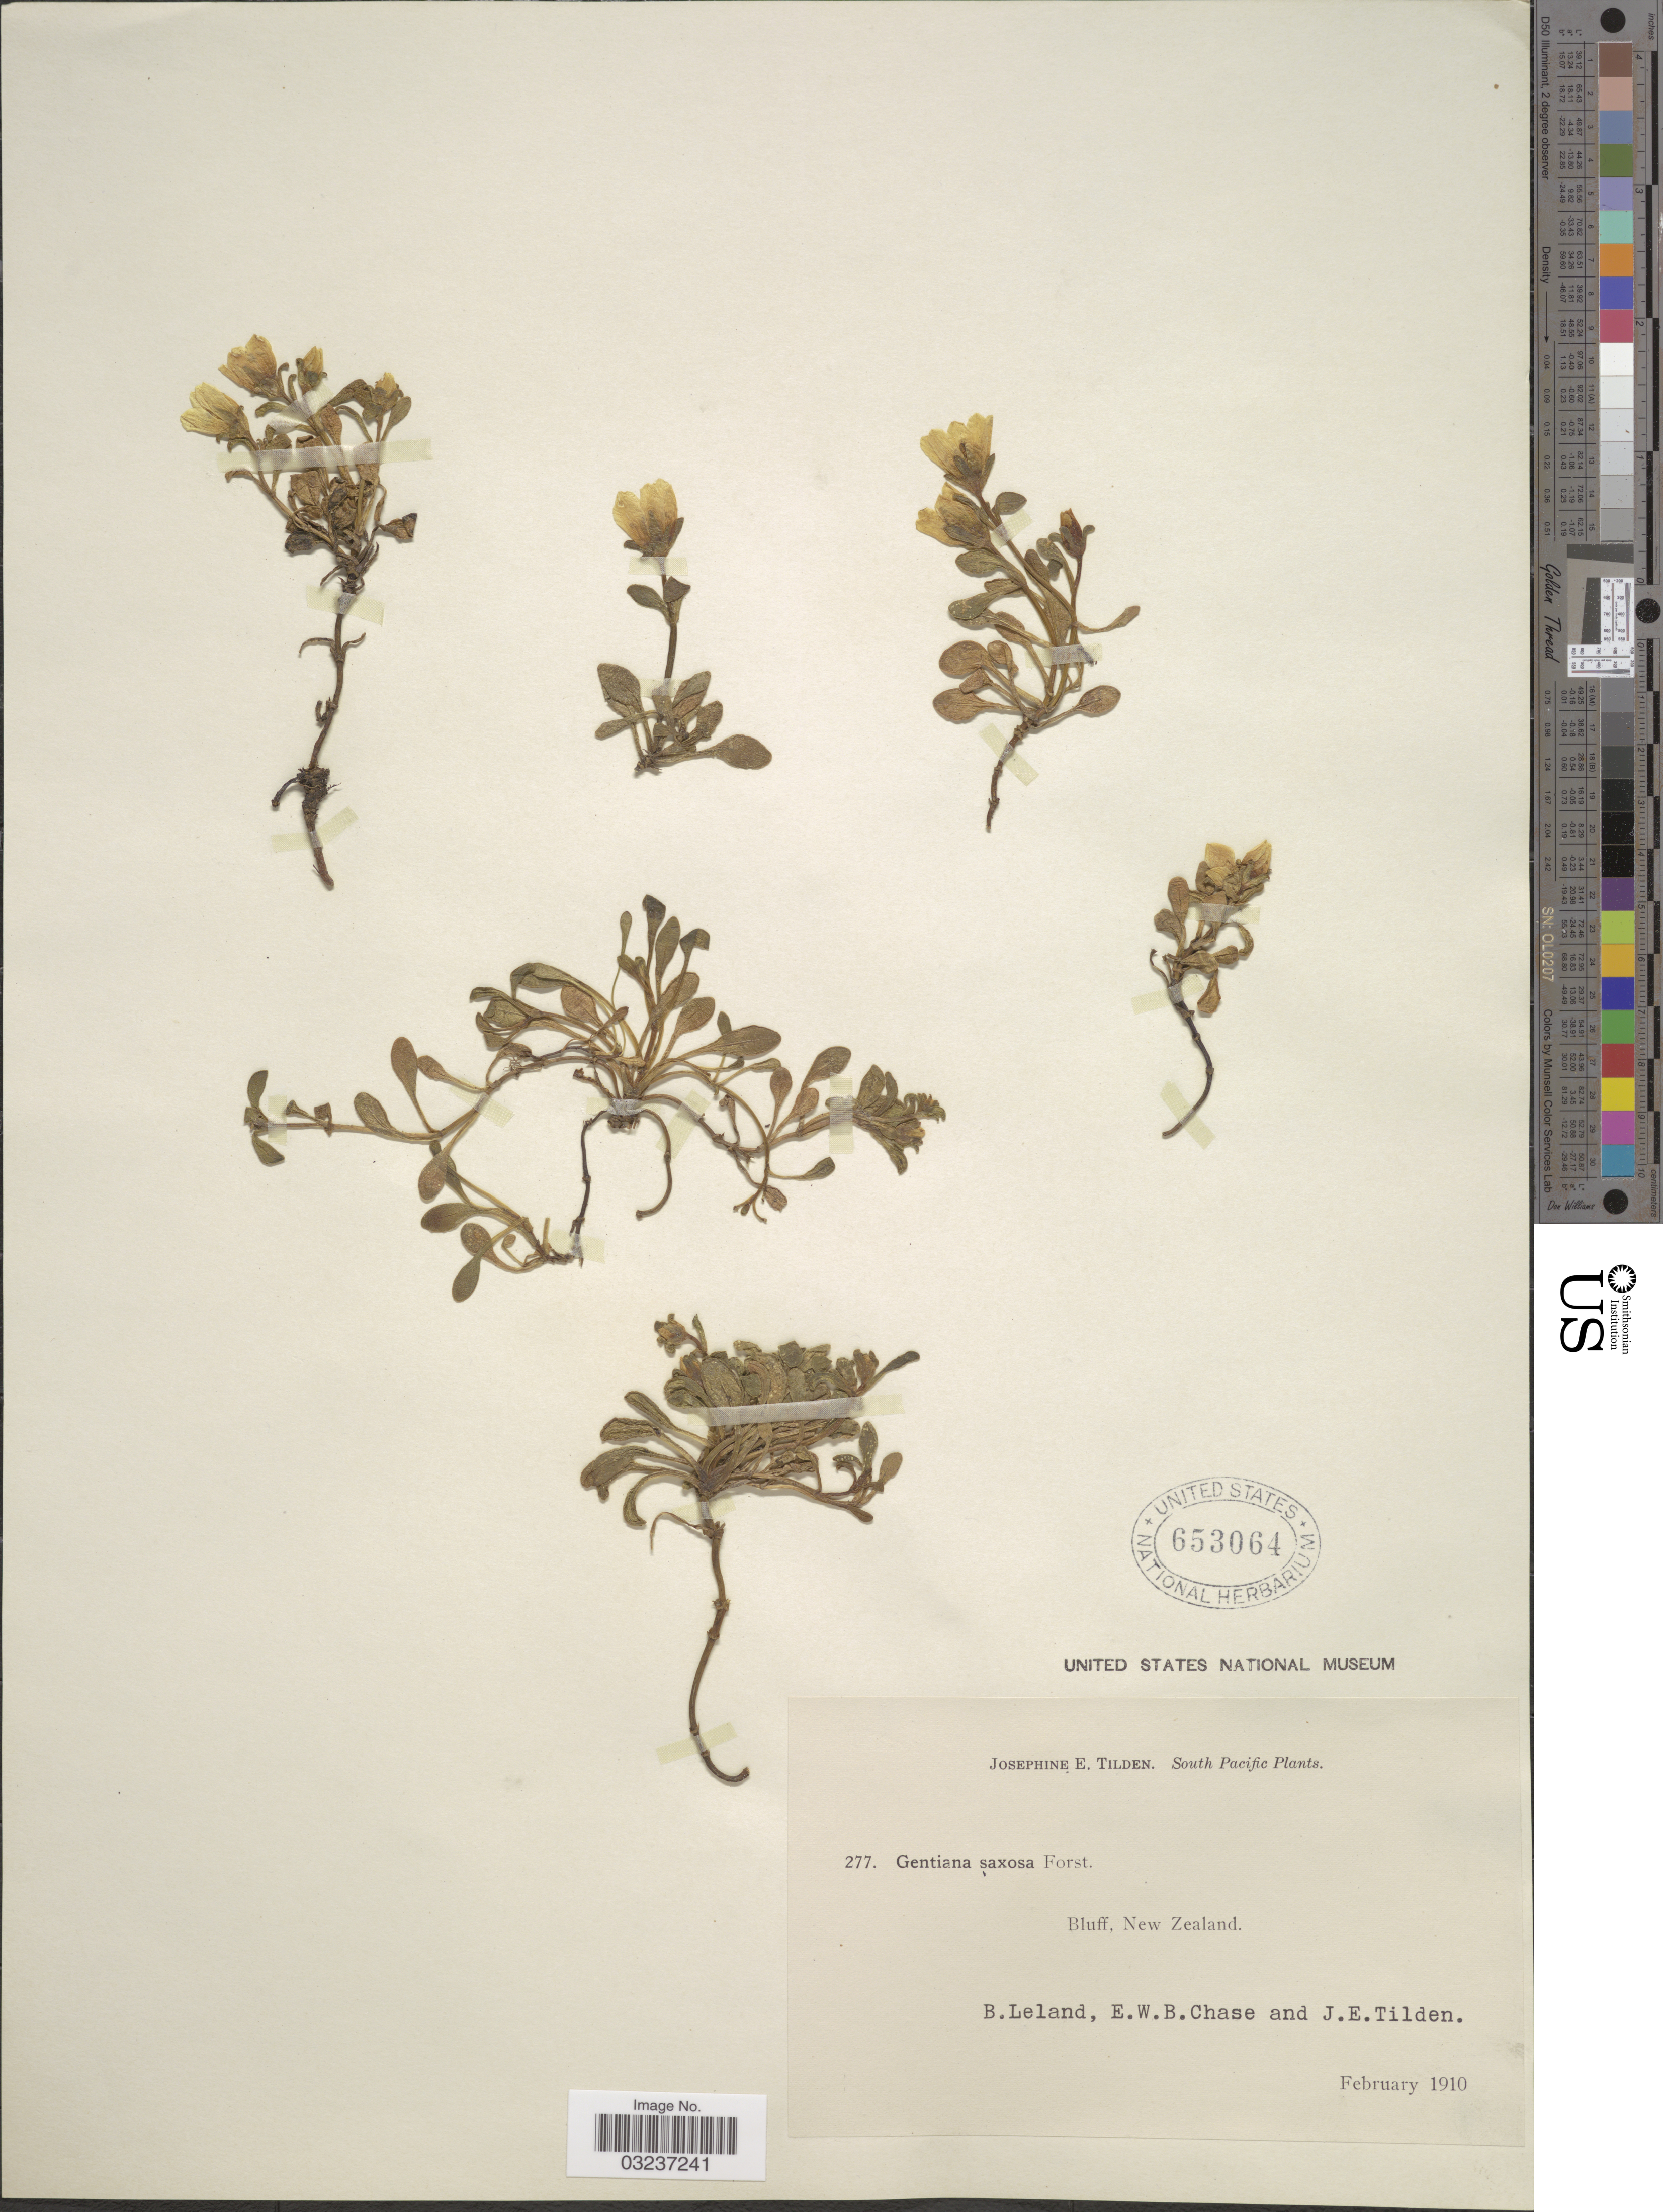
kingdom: Plantae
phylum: Tracheophyta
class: Magnoliopsida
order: Gentianales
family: Gentianaceae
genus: Gentiana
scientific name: Gentiana saxosa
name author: G. Forst.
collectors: B. Leland, E. W. Chase & J. E. Tilden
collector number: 277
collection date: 1910-02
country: New Zealand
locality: South Pacific. Bluff.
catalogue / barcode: US 653064